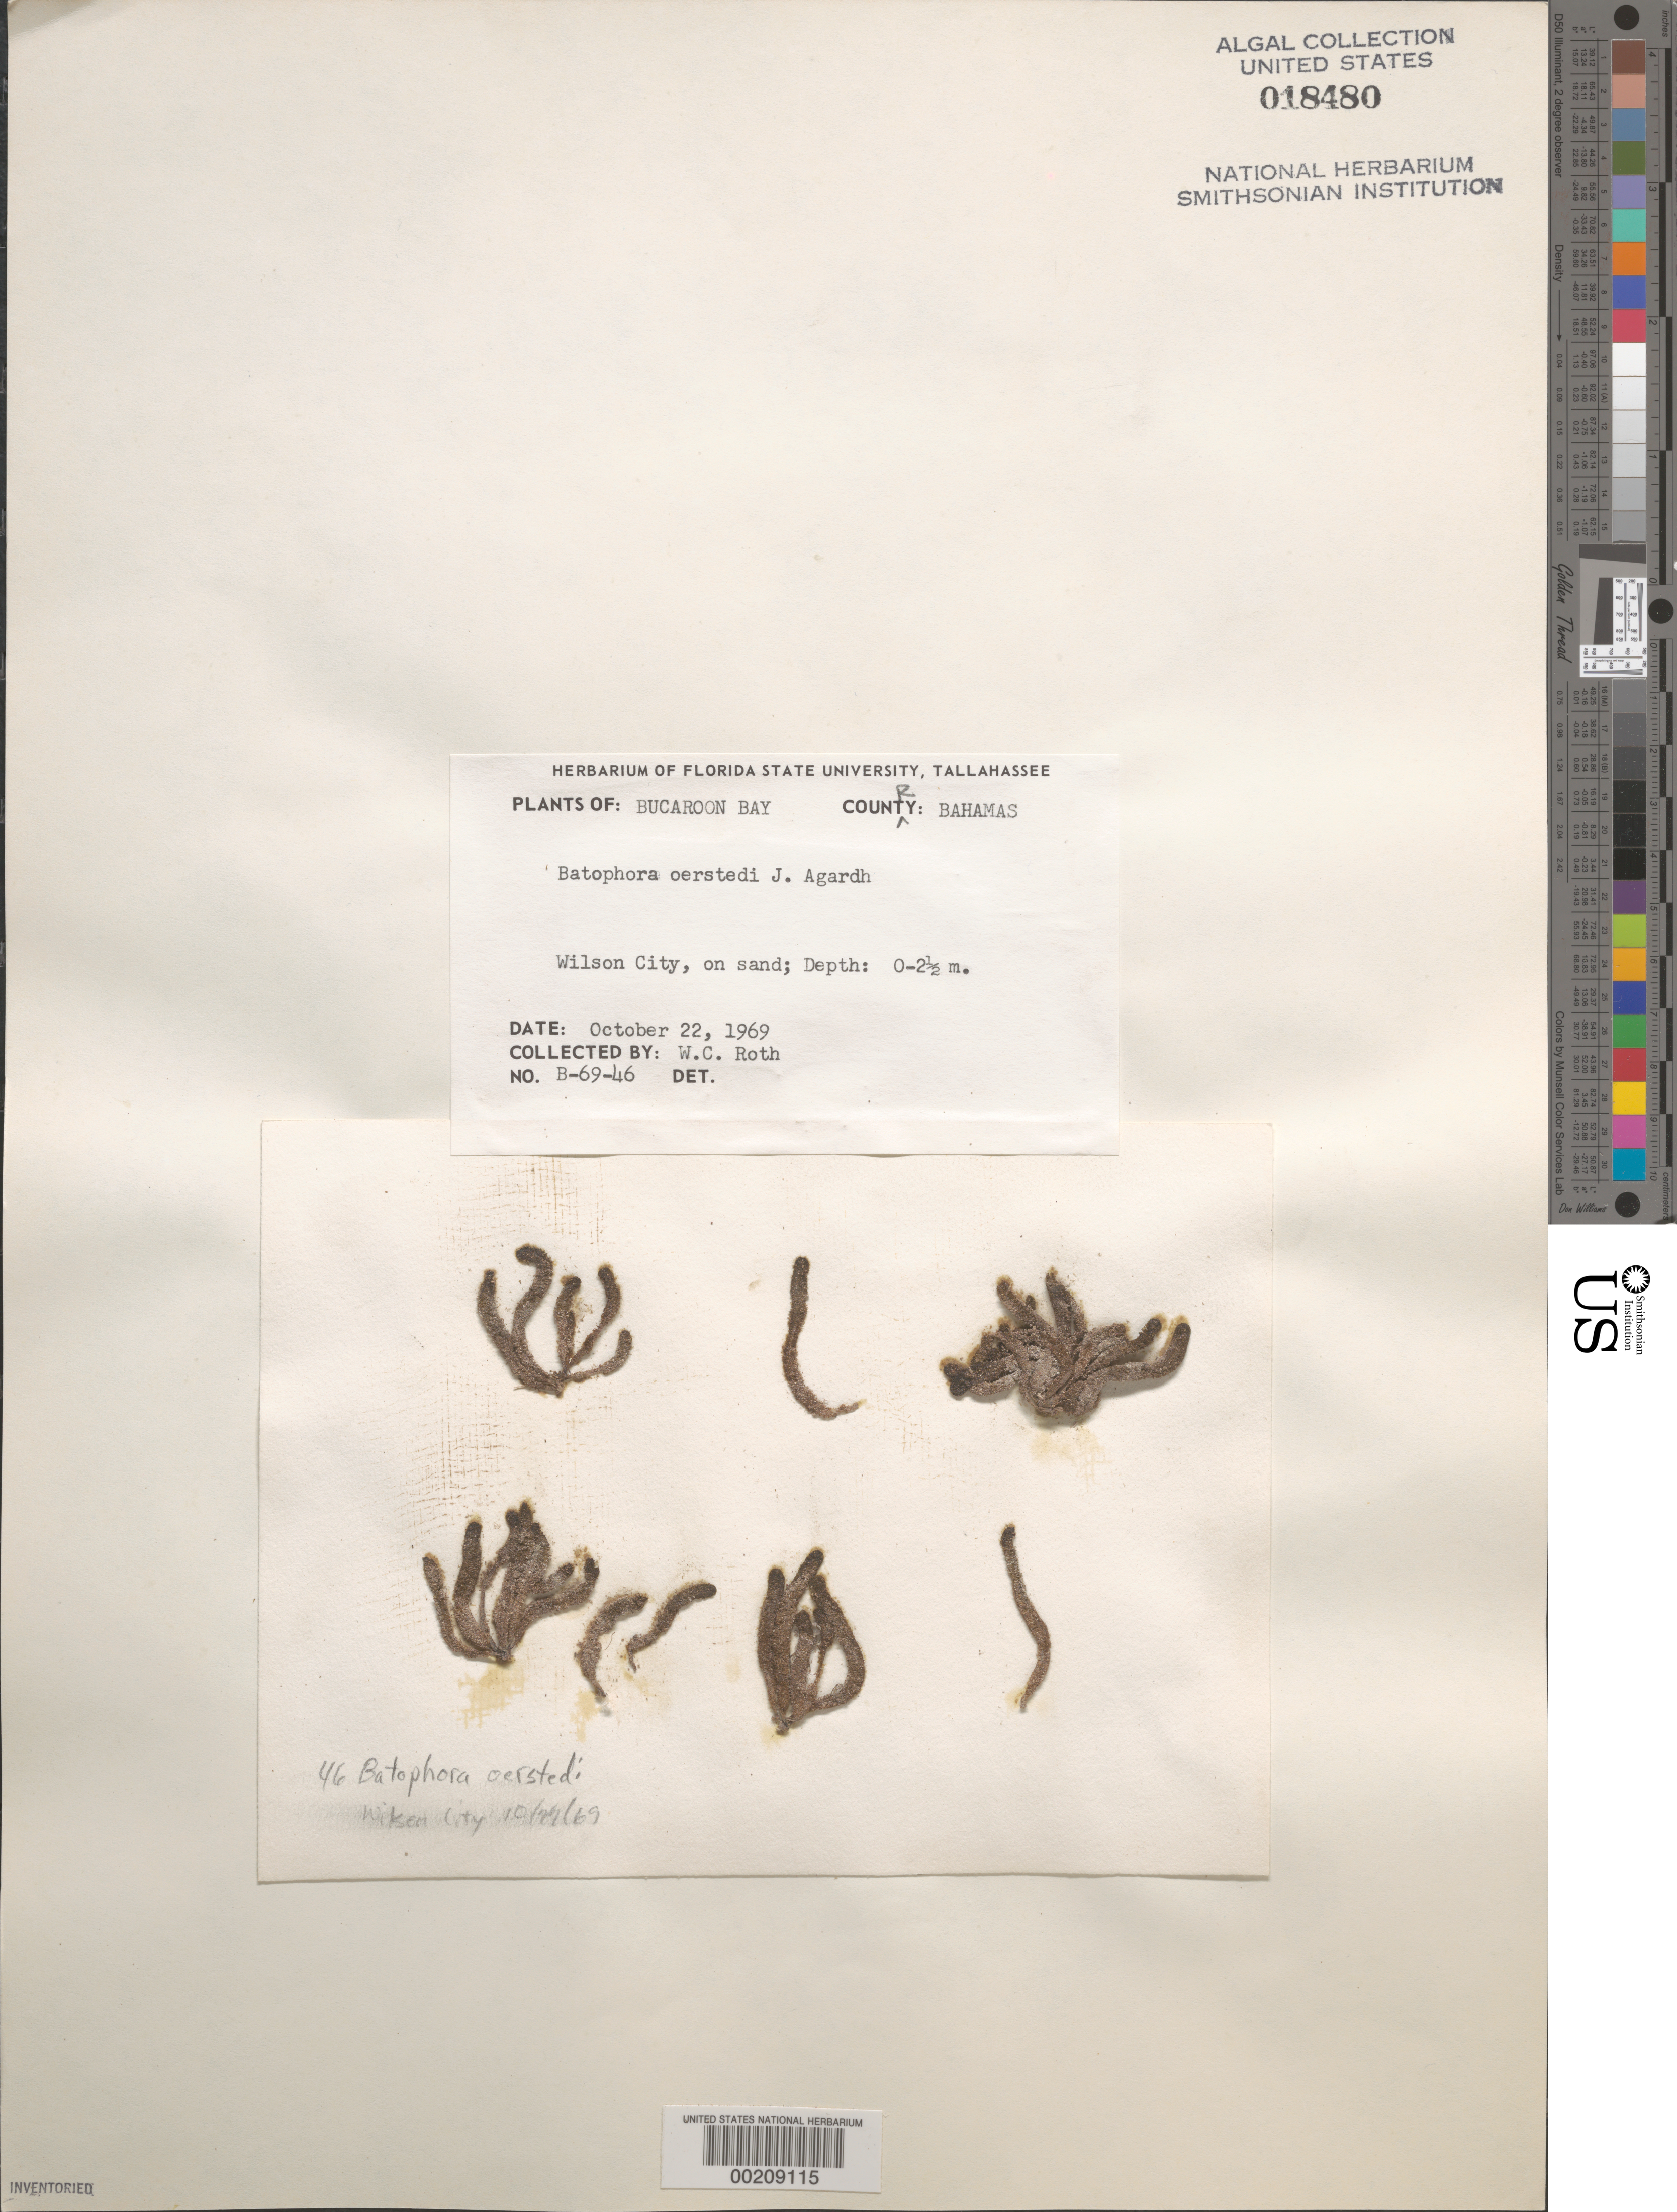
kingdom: Plantae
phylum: Chlorophyta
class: Ulvophyceae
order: Dasycladales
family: Dasycladaceae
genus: Batophora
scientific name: Batophora oerstedii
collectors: W. C. Roth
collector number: B-69-46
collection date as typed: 22 Oct 1969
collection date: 1969-10-22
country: Bahamas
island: Great Abaco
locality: Wilson City, Buckaroon Bay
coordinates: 26 22'00" N, 77 02'00" W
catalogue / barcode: US 18480